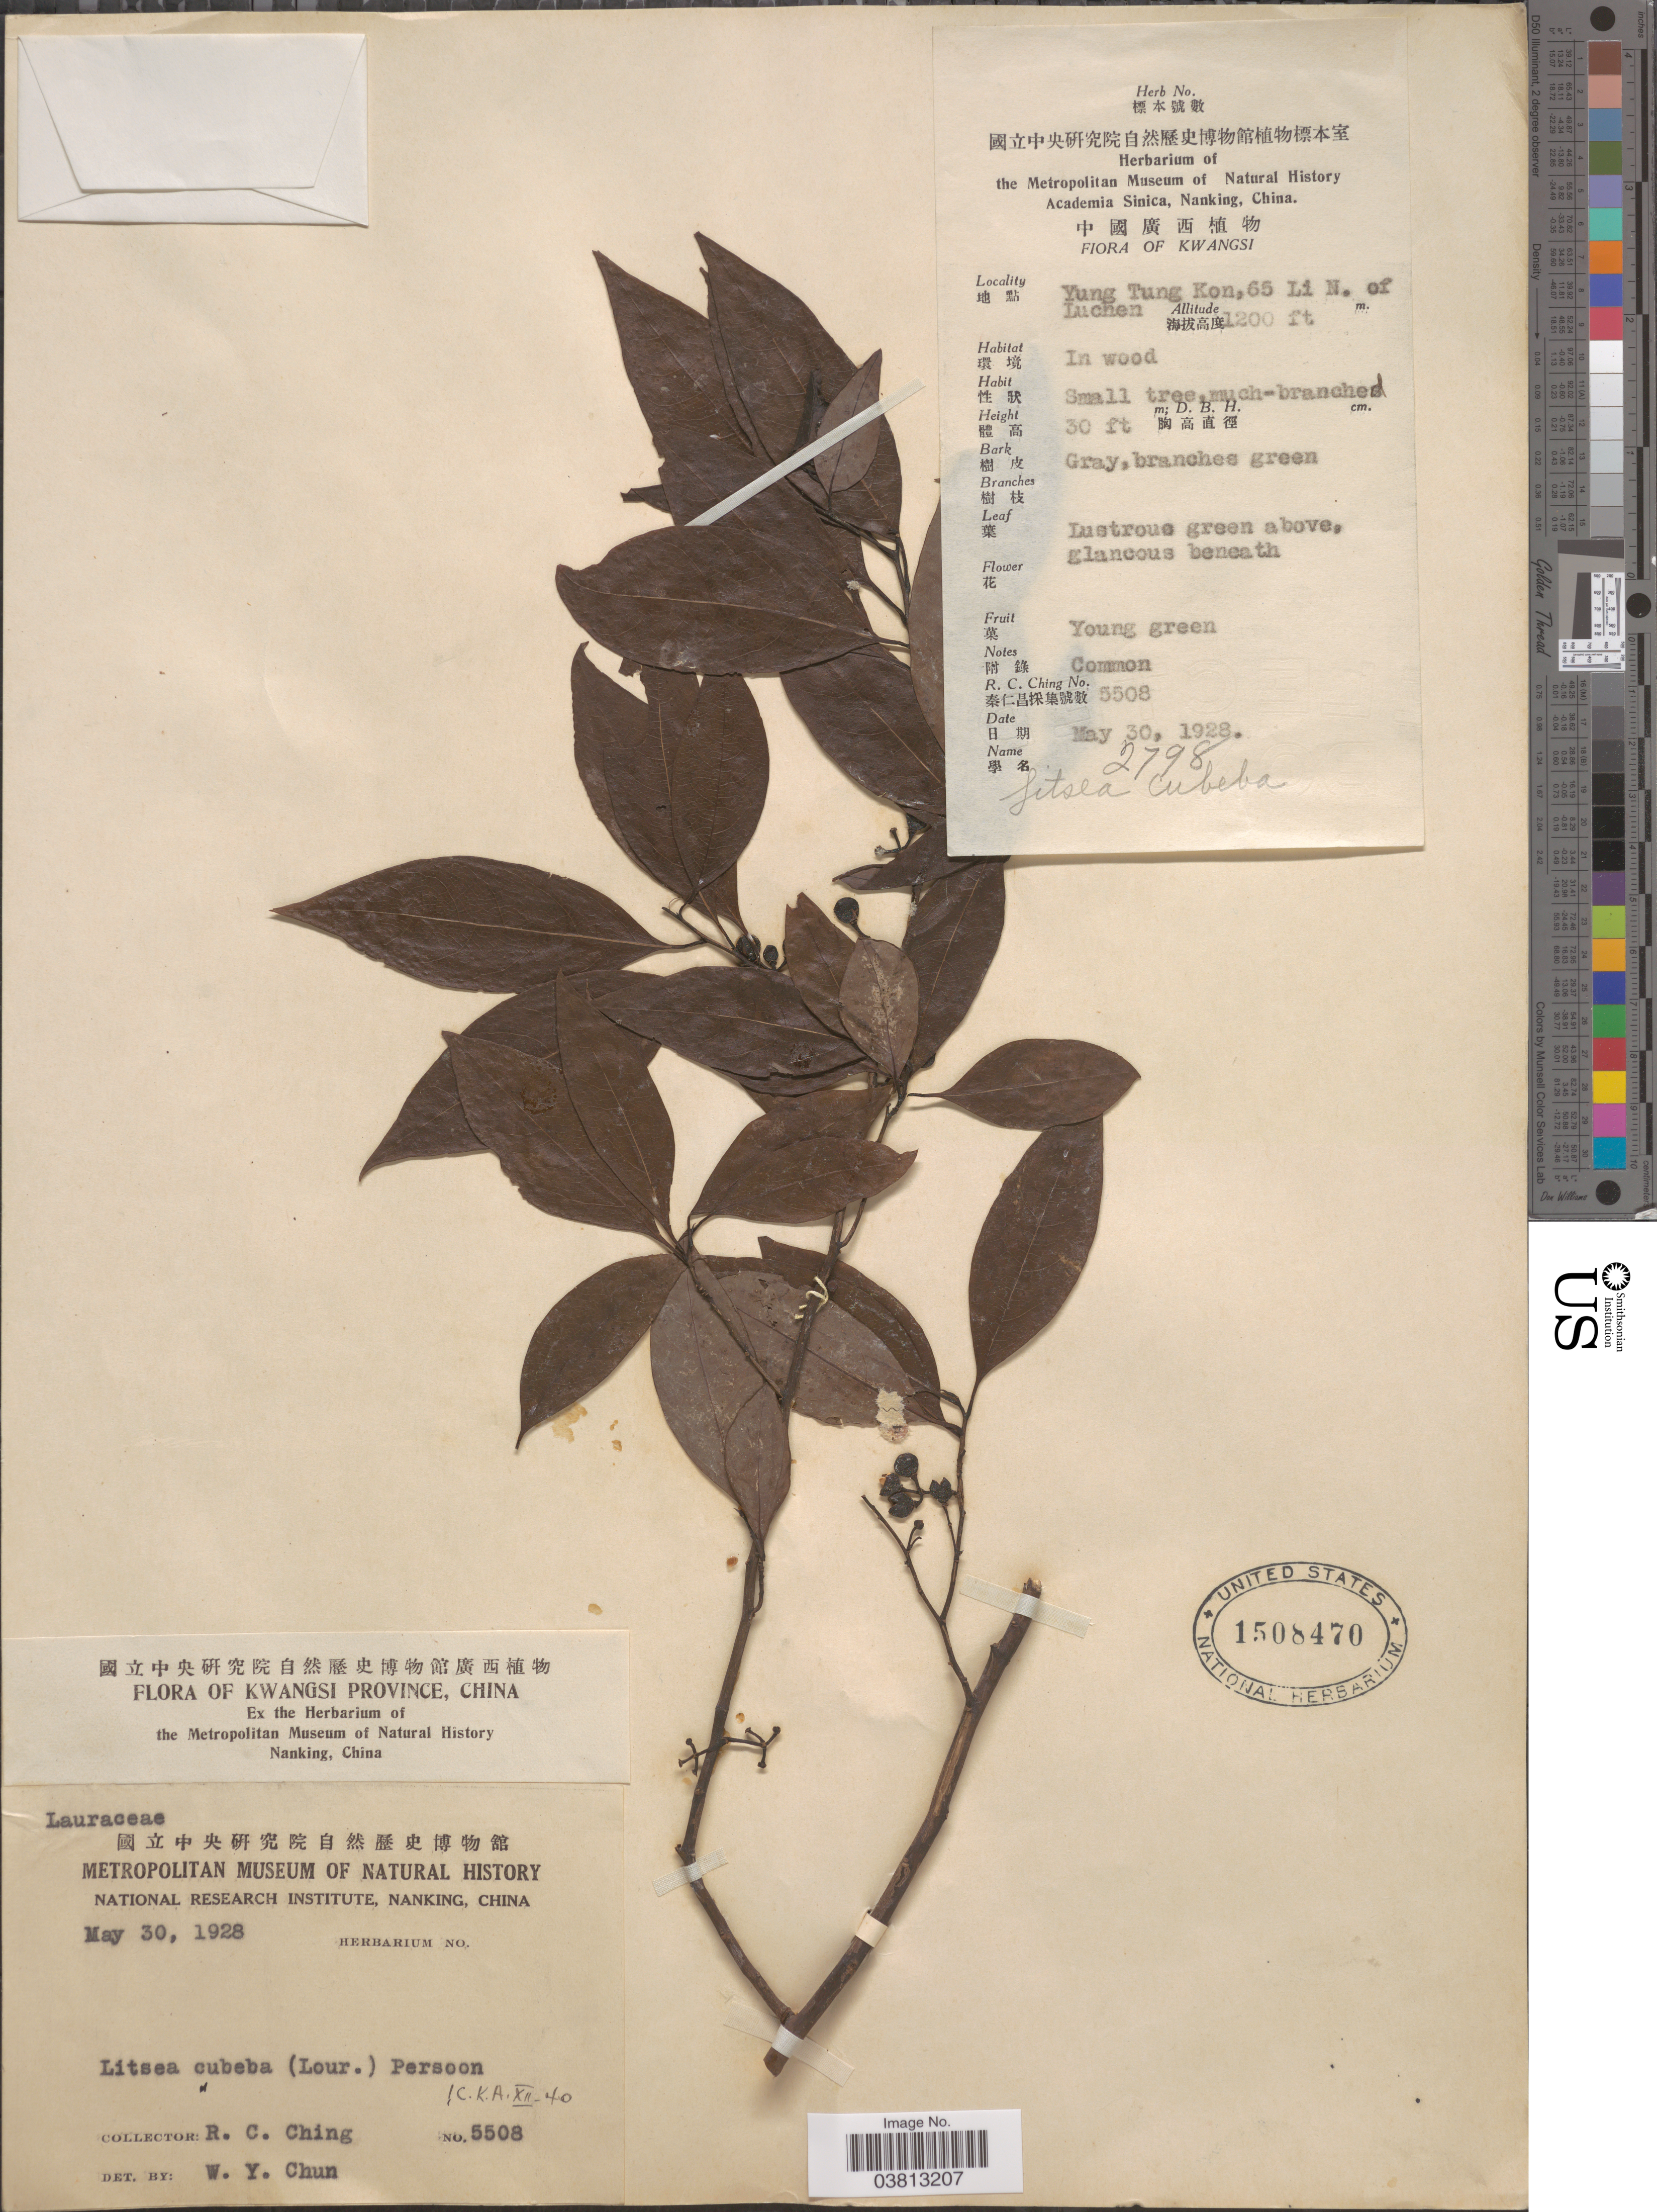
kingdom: Plantae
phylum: Tracheophyta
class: Magnoliopsida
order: Laurales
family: Lauraceae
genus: Litsea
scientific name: Litsea cubeba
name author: (Lour.) Pers.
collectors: R. C. Ching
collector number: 5508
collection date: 1928-05-30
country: China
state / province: Guangxi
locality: Kwangsi Province. Yung Tung Kon,65 Li N. of Luchen.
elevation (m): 366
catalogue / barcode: US 1508470